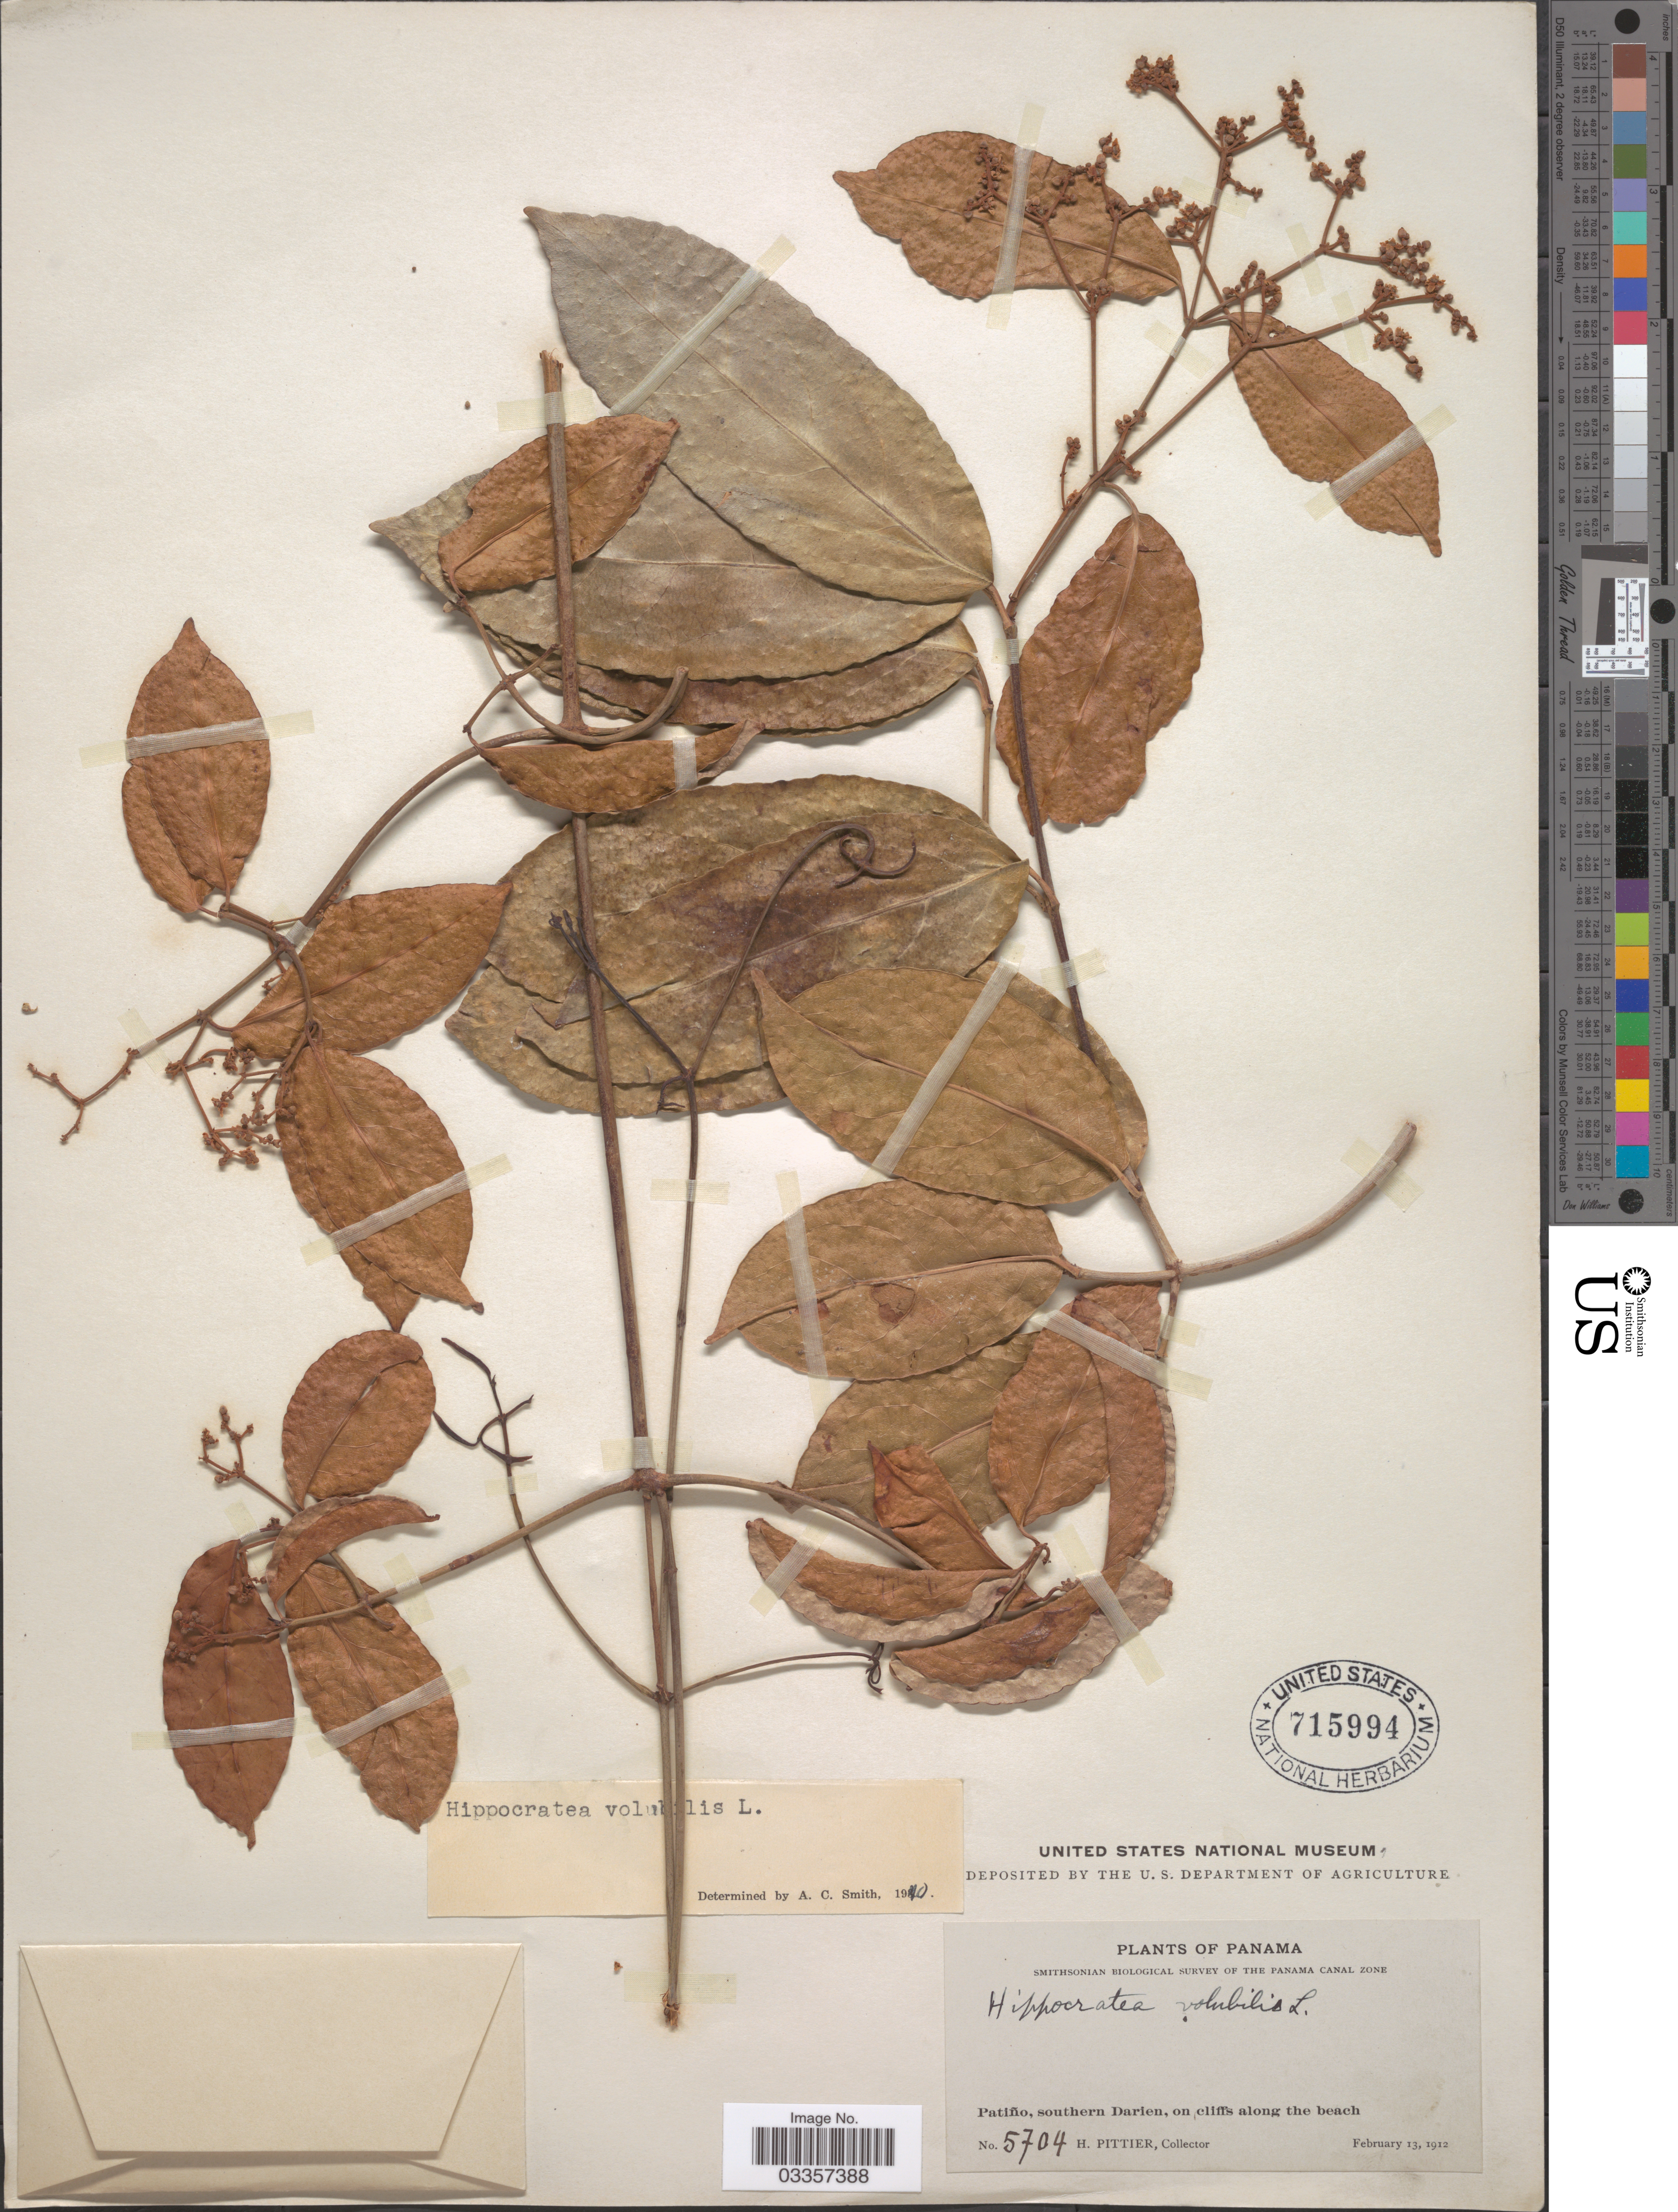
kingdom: Plantae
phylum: Tracheophyta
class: Magnoliopsida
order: Celastrales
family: Celastraceae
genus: Hippocratea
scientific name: Hippocratea volubilis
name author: L.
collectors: H. F. Pittier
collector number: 5704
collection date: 1912-02-13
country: Panama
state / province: Darién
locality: Patiño, southern Darien, on cliffs along the beach.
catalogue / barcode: US 715994